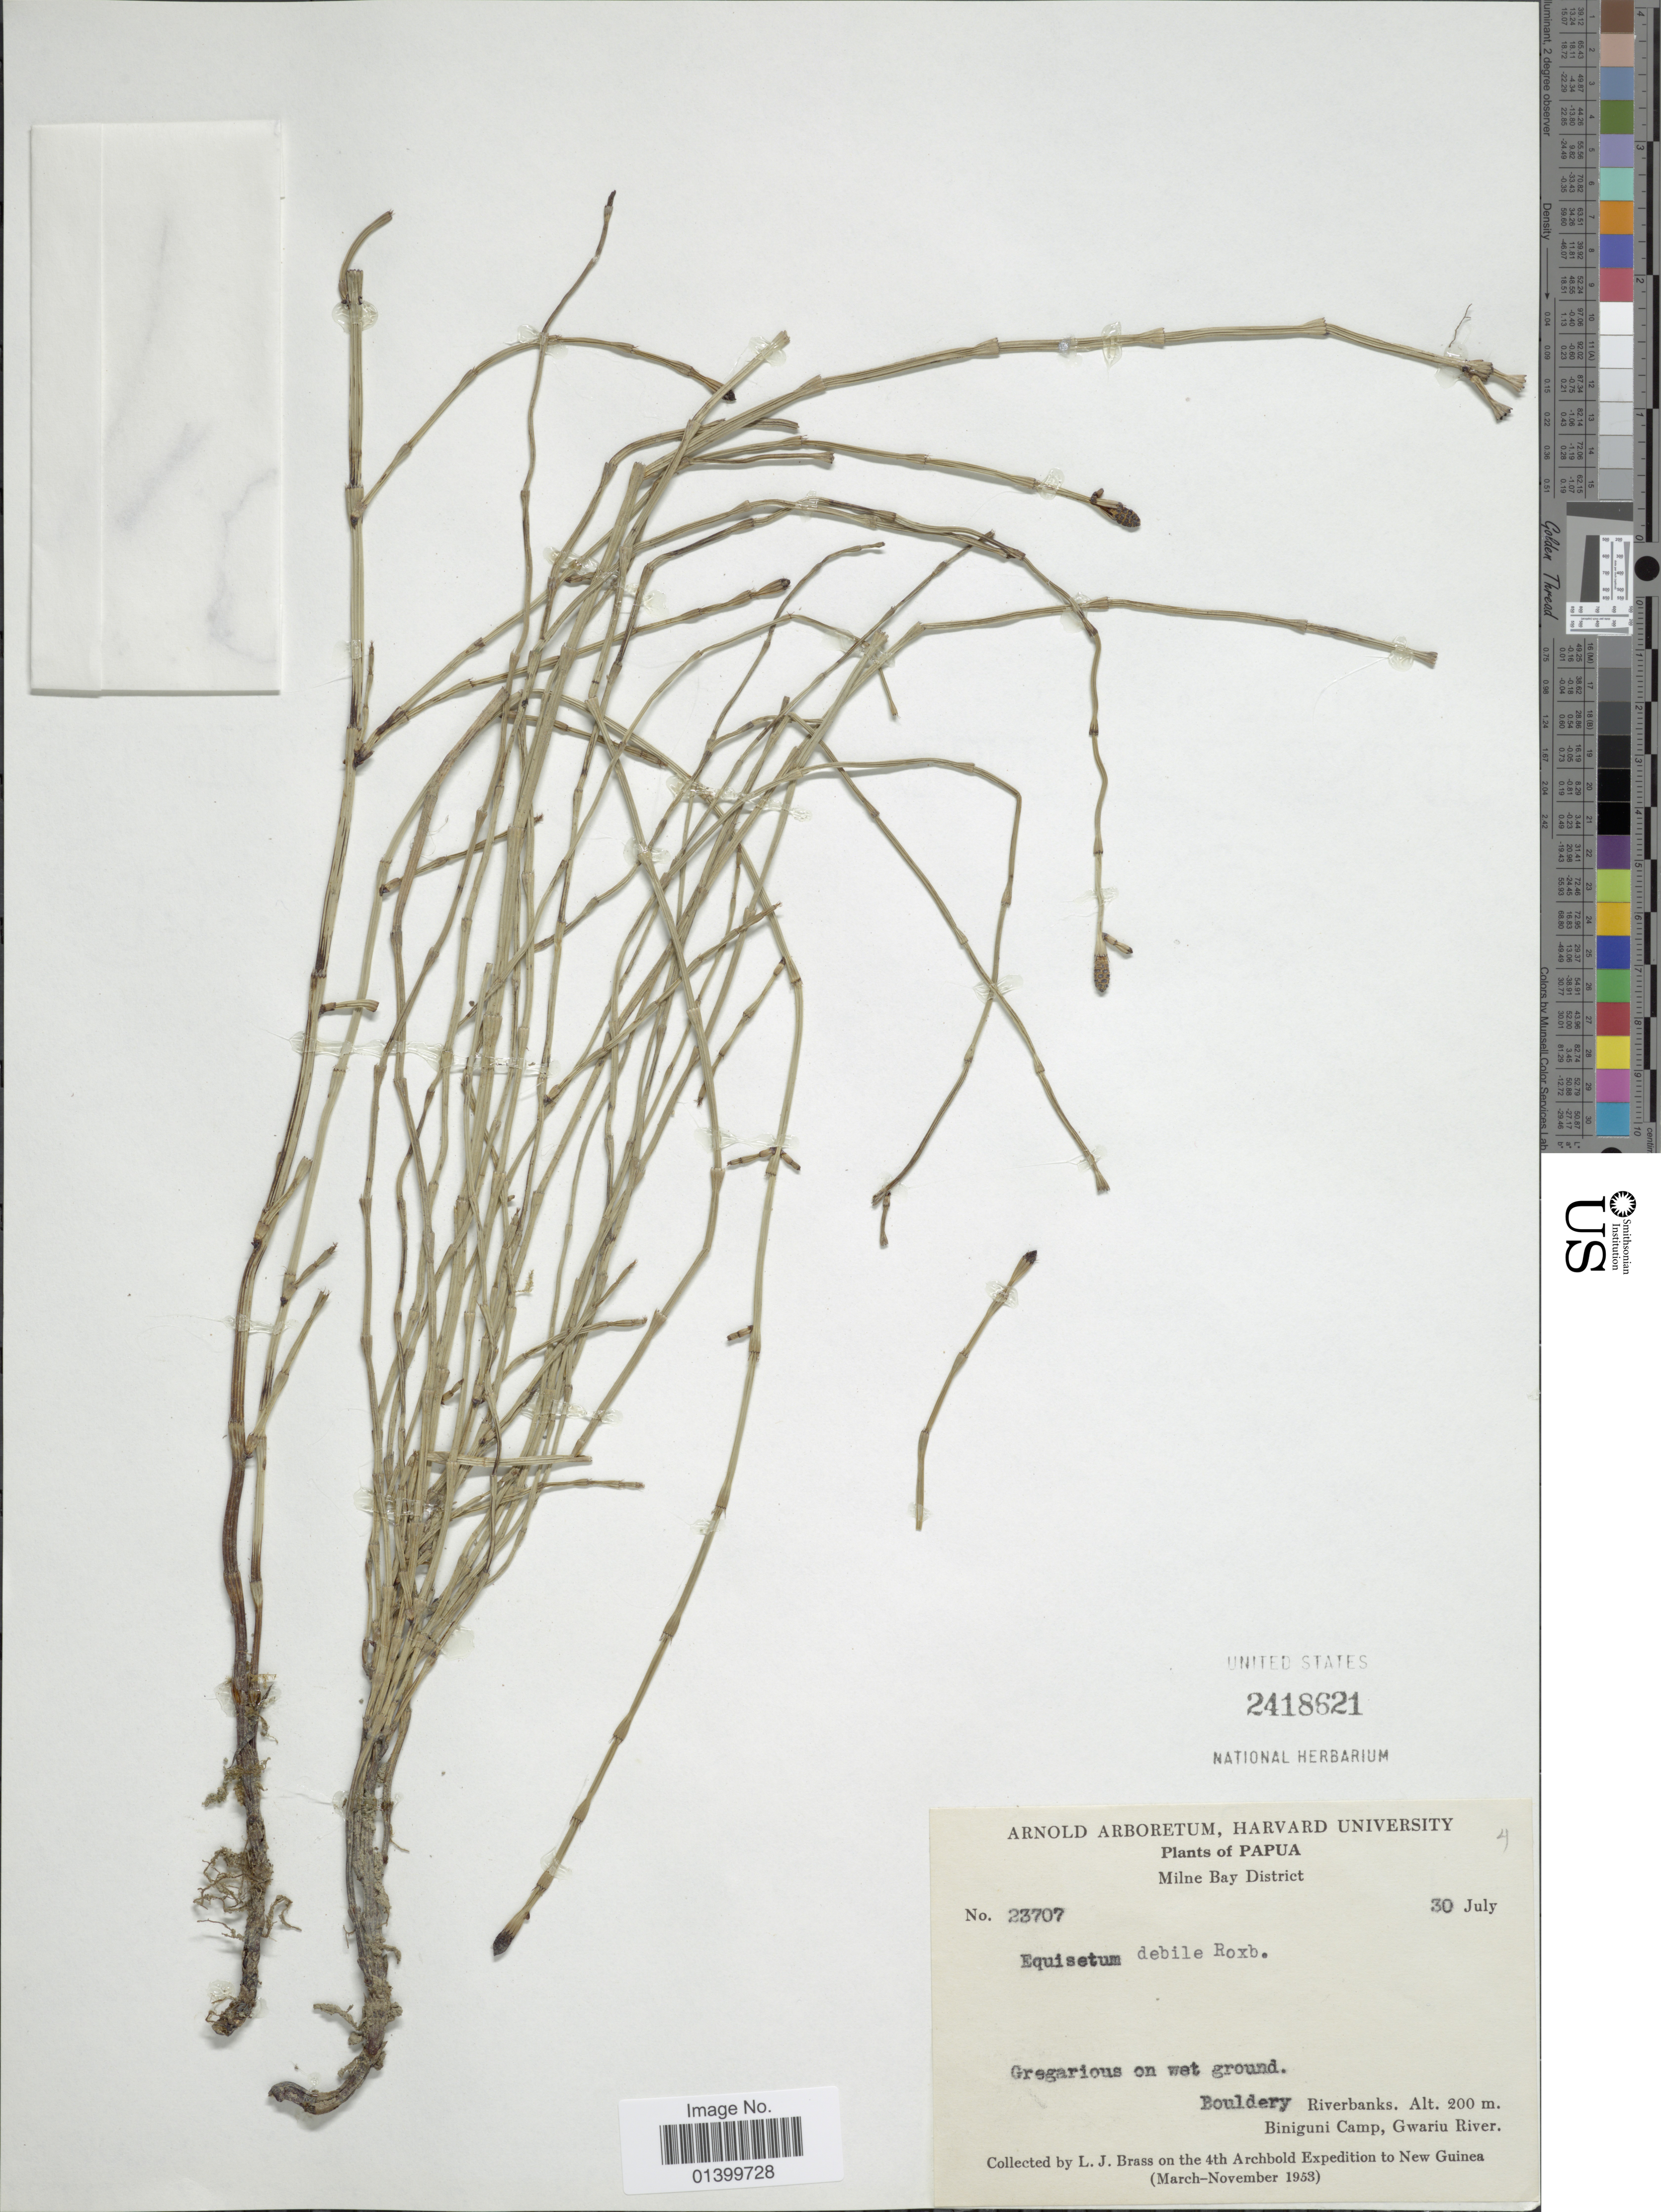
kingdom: Plantae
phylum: Tracheophyta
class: Polypodiopsida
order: Equisetales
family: Equisetaceae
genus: Equisetum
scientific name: Equisetum ramosissimum subsp. debile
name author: (Roxb. ex Vaucher) Hauke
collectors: L. J. Brass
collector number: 23707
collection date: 1953-07-30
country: Papua New Guinea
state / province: Milne Bay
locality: Plants of Papua. Milne Bay District. Bouldery Riverbanks. Biniguni Camp, Gwariu River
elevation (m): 200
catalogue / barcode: US 2418621